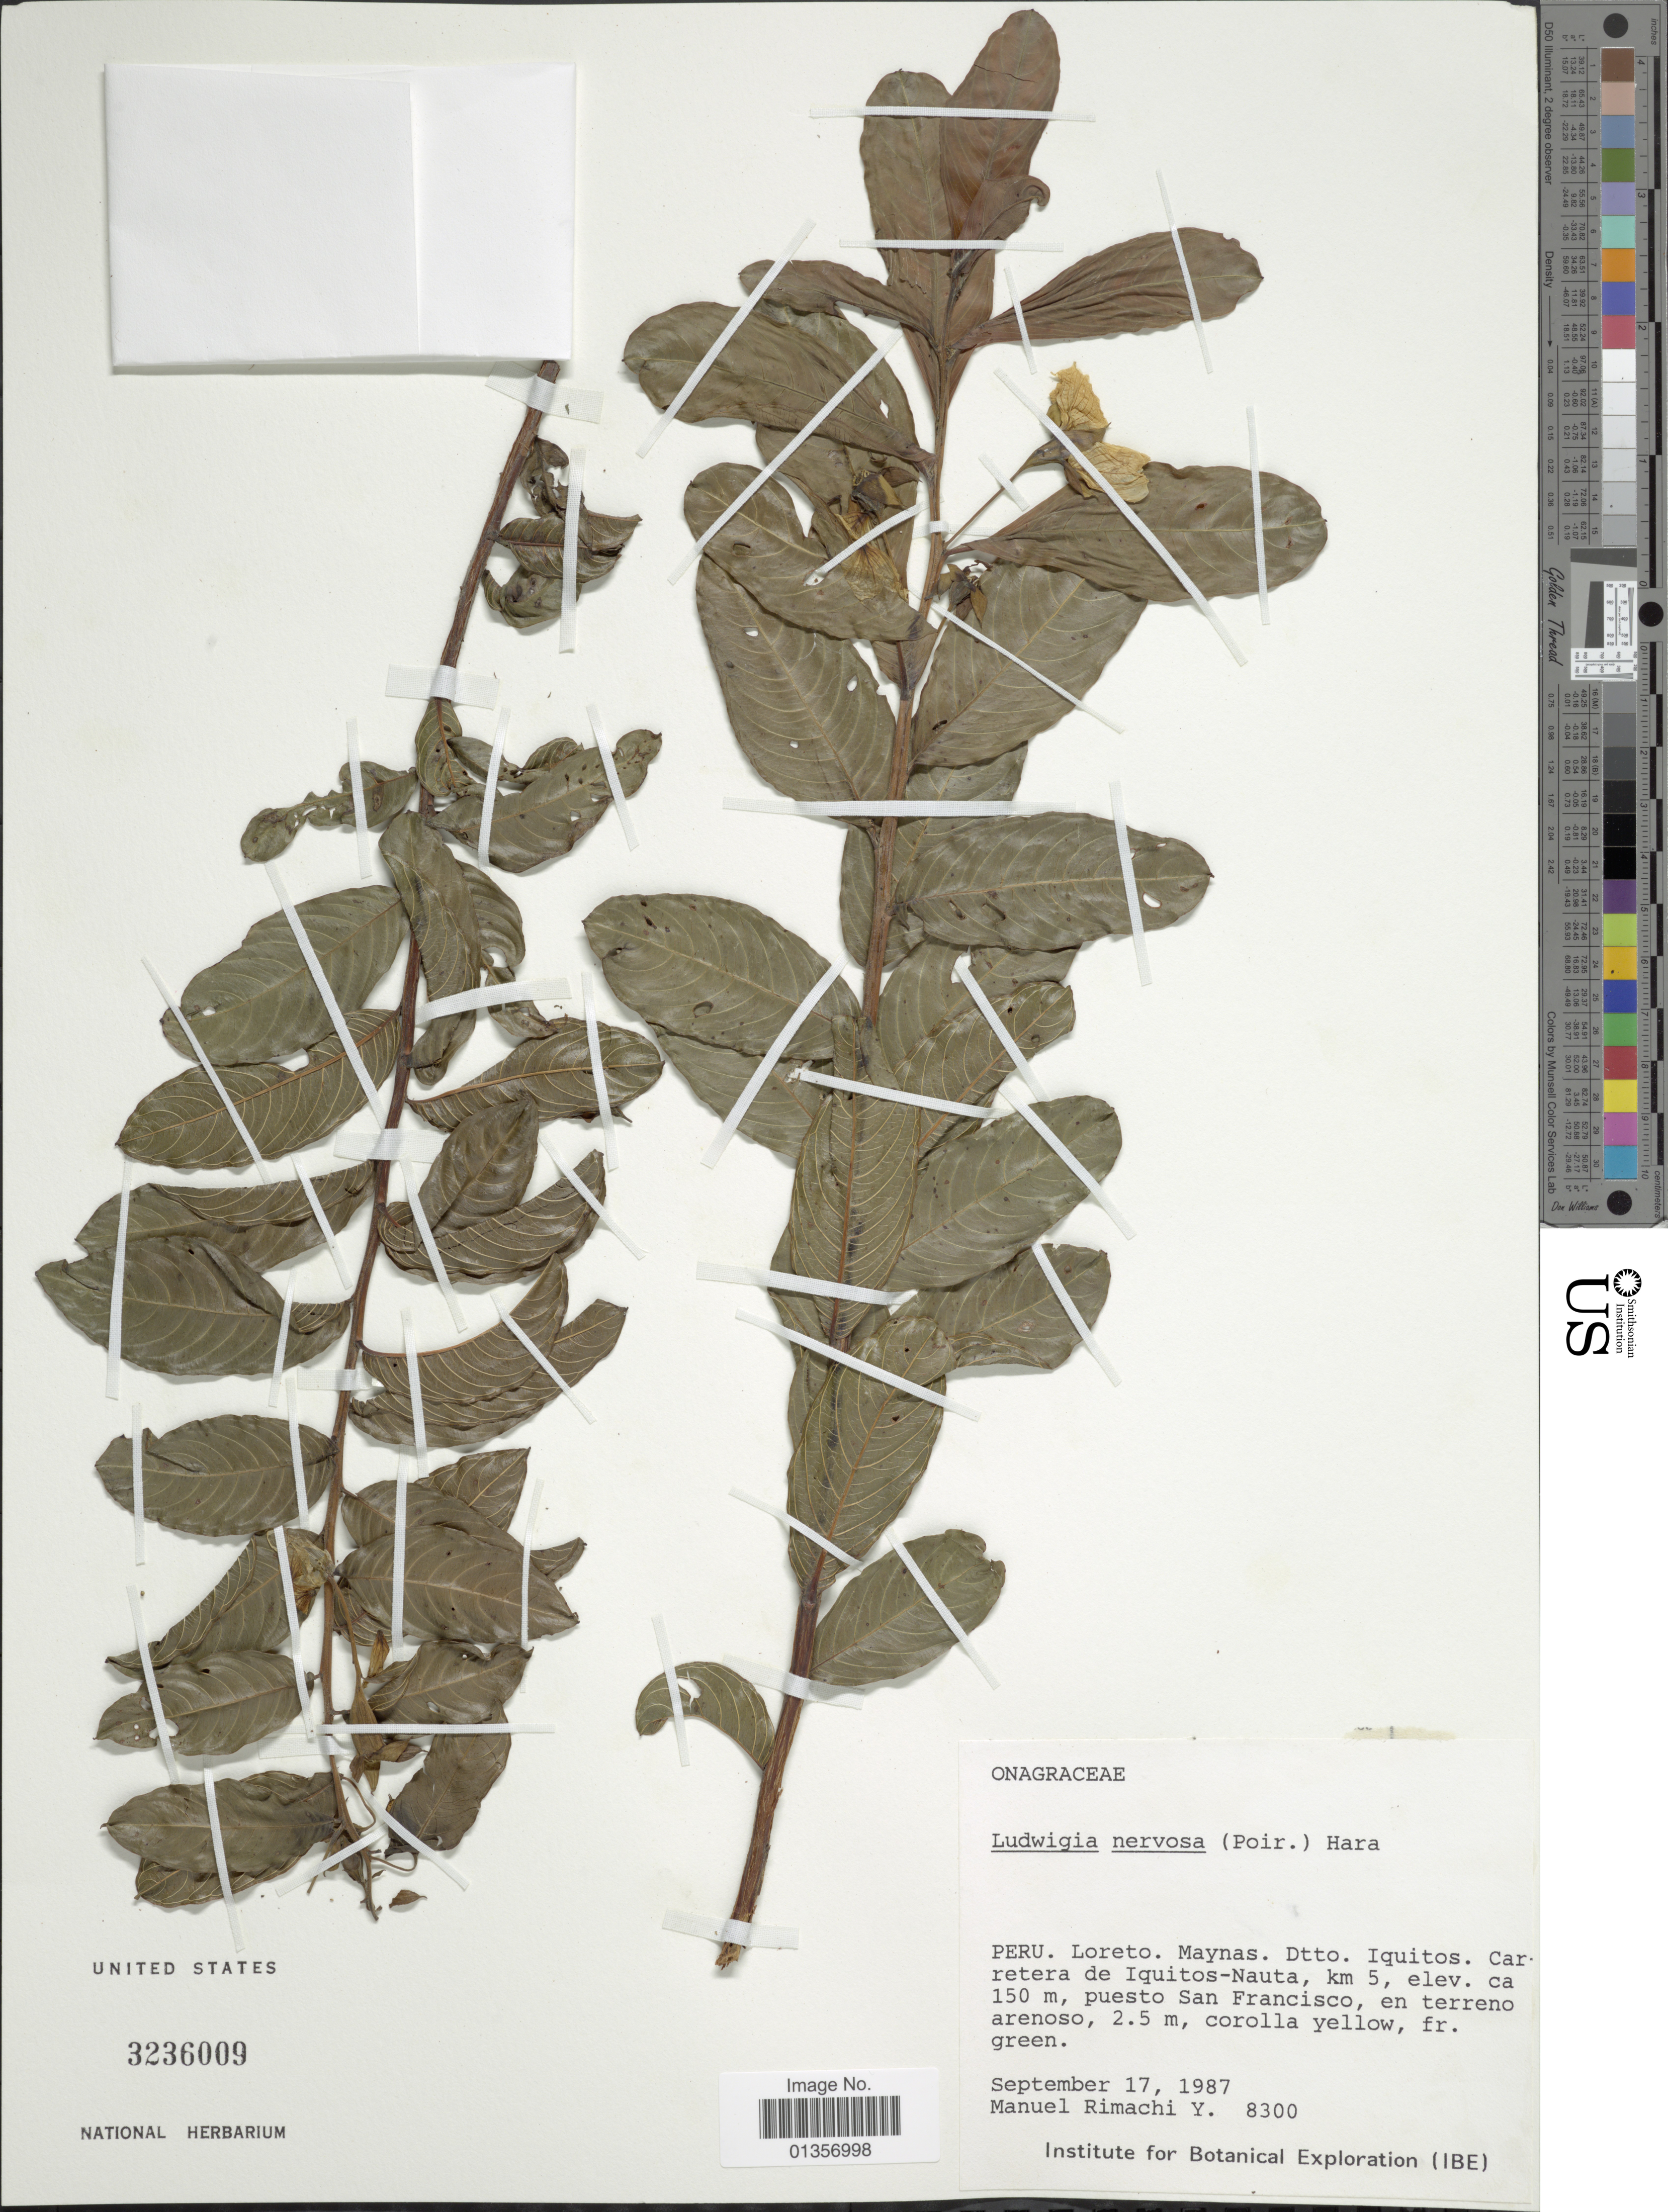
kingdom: Plantae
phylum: Tracheophyta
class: Magnoliopsida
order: Myrtales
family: Onagraceae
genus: Ludwigia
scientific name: Ludwigia nervosa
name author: (Poir.) H. Hara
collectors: M. Rimachi Y.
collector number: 8300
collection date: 1987-09-17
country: Peru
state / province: Loreto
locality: Maynas. Dtto. Iquitos. Carretera de Iquitos-Nauta, km 5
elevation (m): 150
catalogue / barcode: US 3236009